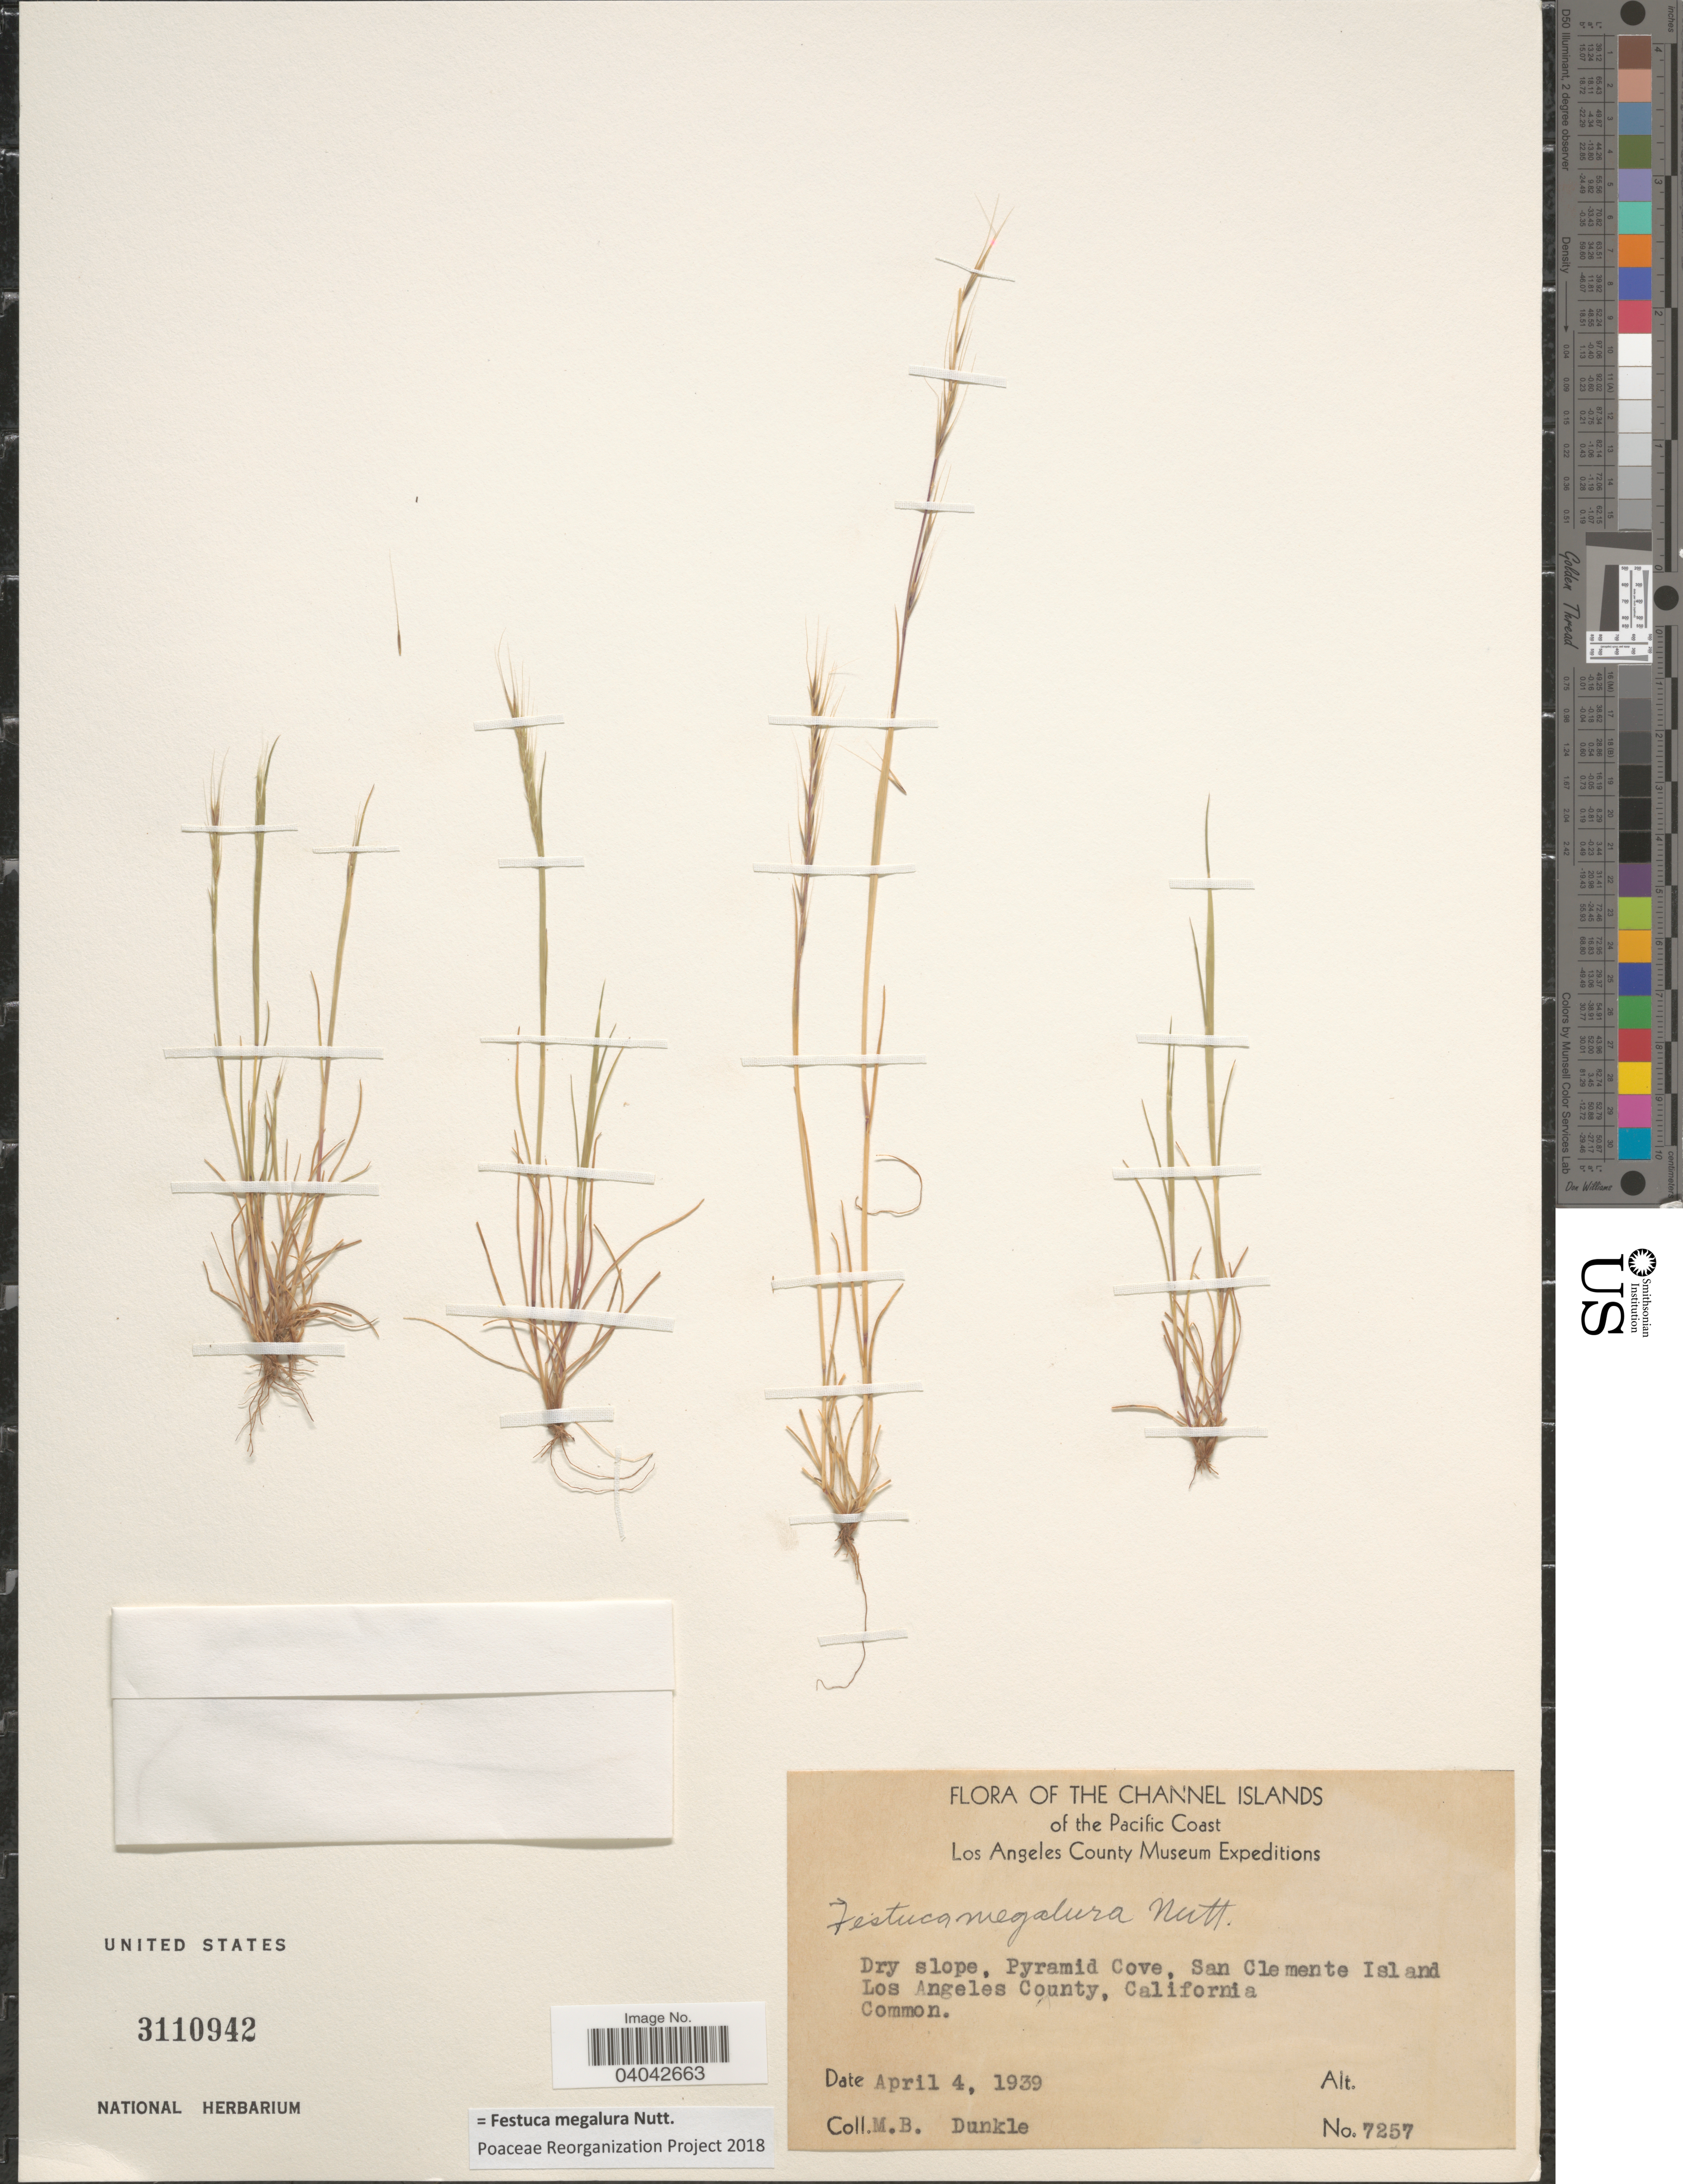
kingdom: Plantae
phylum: Tracheophyta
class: Liliopsida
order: Poales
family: Poaceae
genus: Festuca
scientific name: Festuca megalura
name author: Nutt.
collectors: M. Dunkle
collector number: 7257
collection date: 1939-04-04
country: United States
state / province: California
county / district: Los Angeles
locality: Channel Islands of the Pacific Coast. Dry slope, Pyramid Cove, San Clemente Island, Los Angeles County.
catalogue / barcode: US 3110942